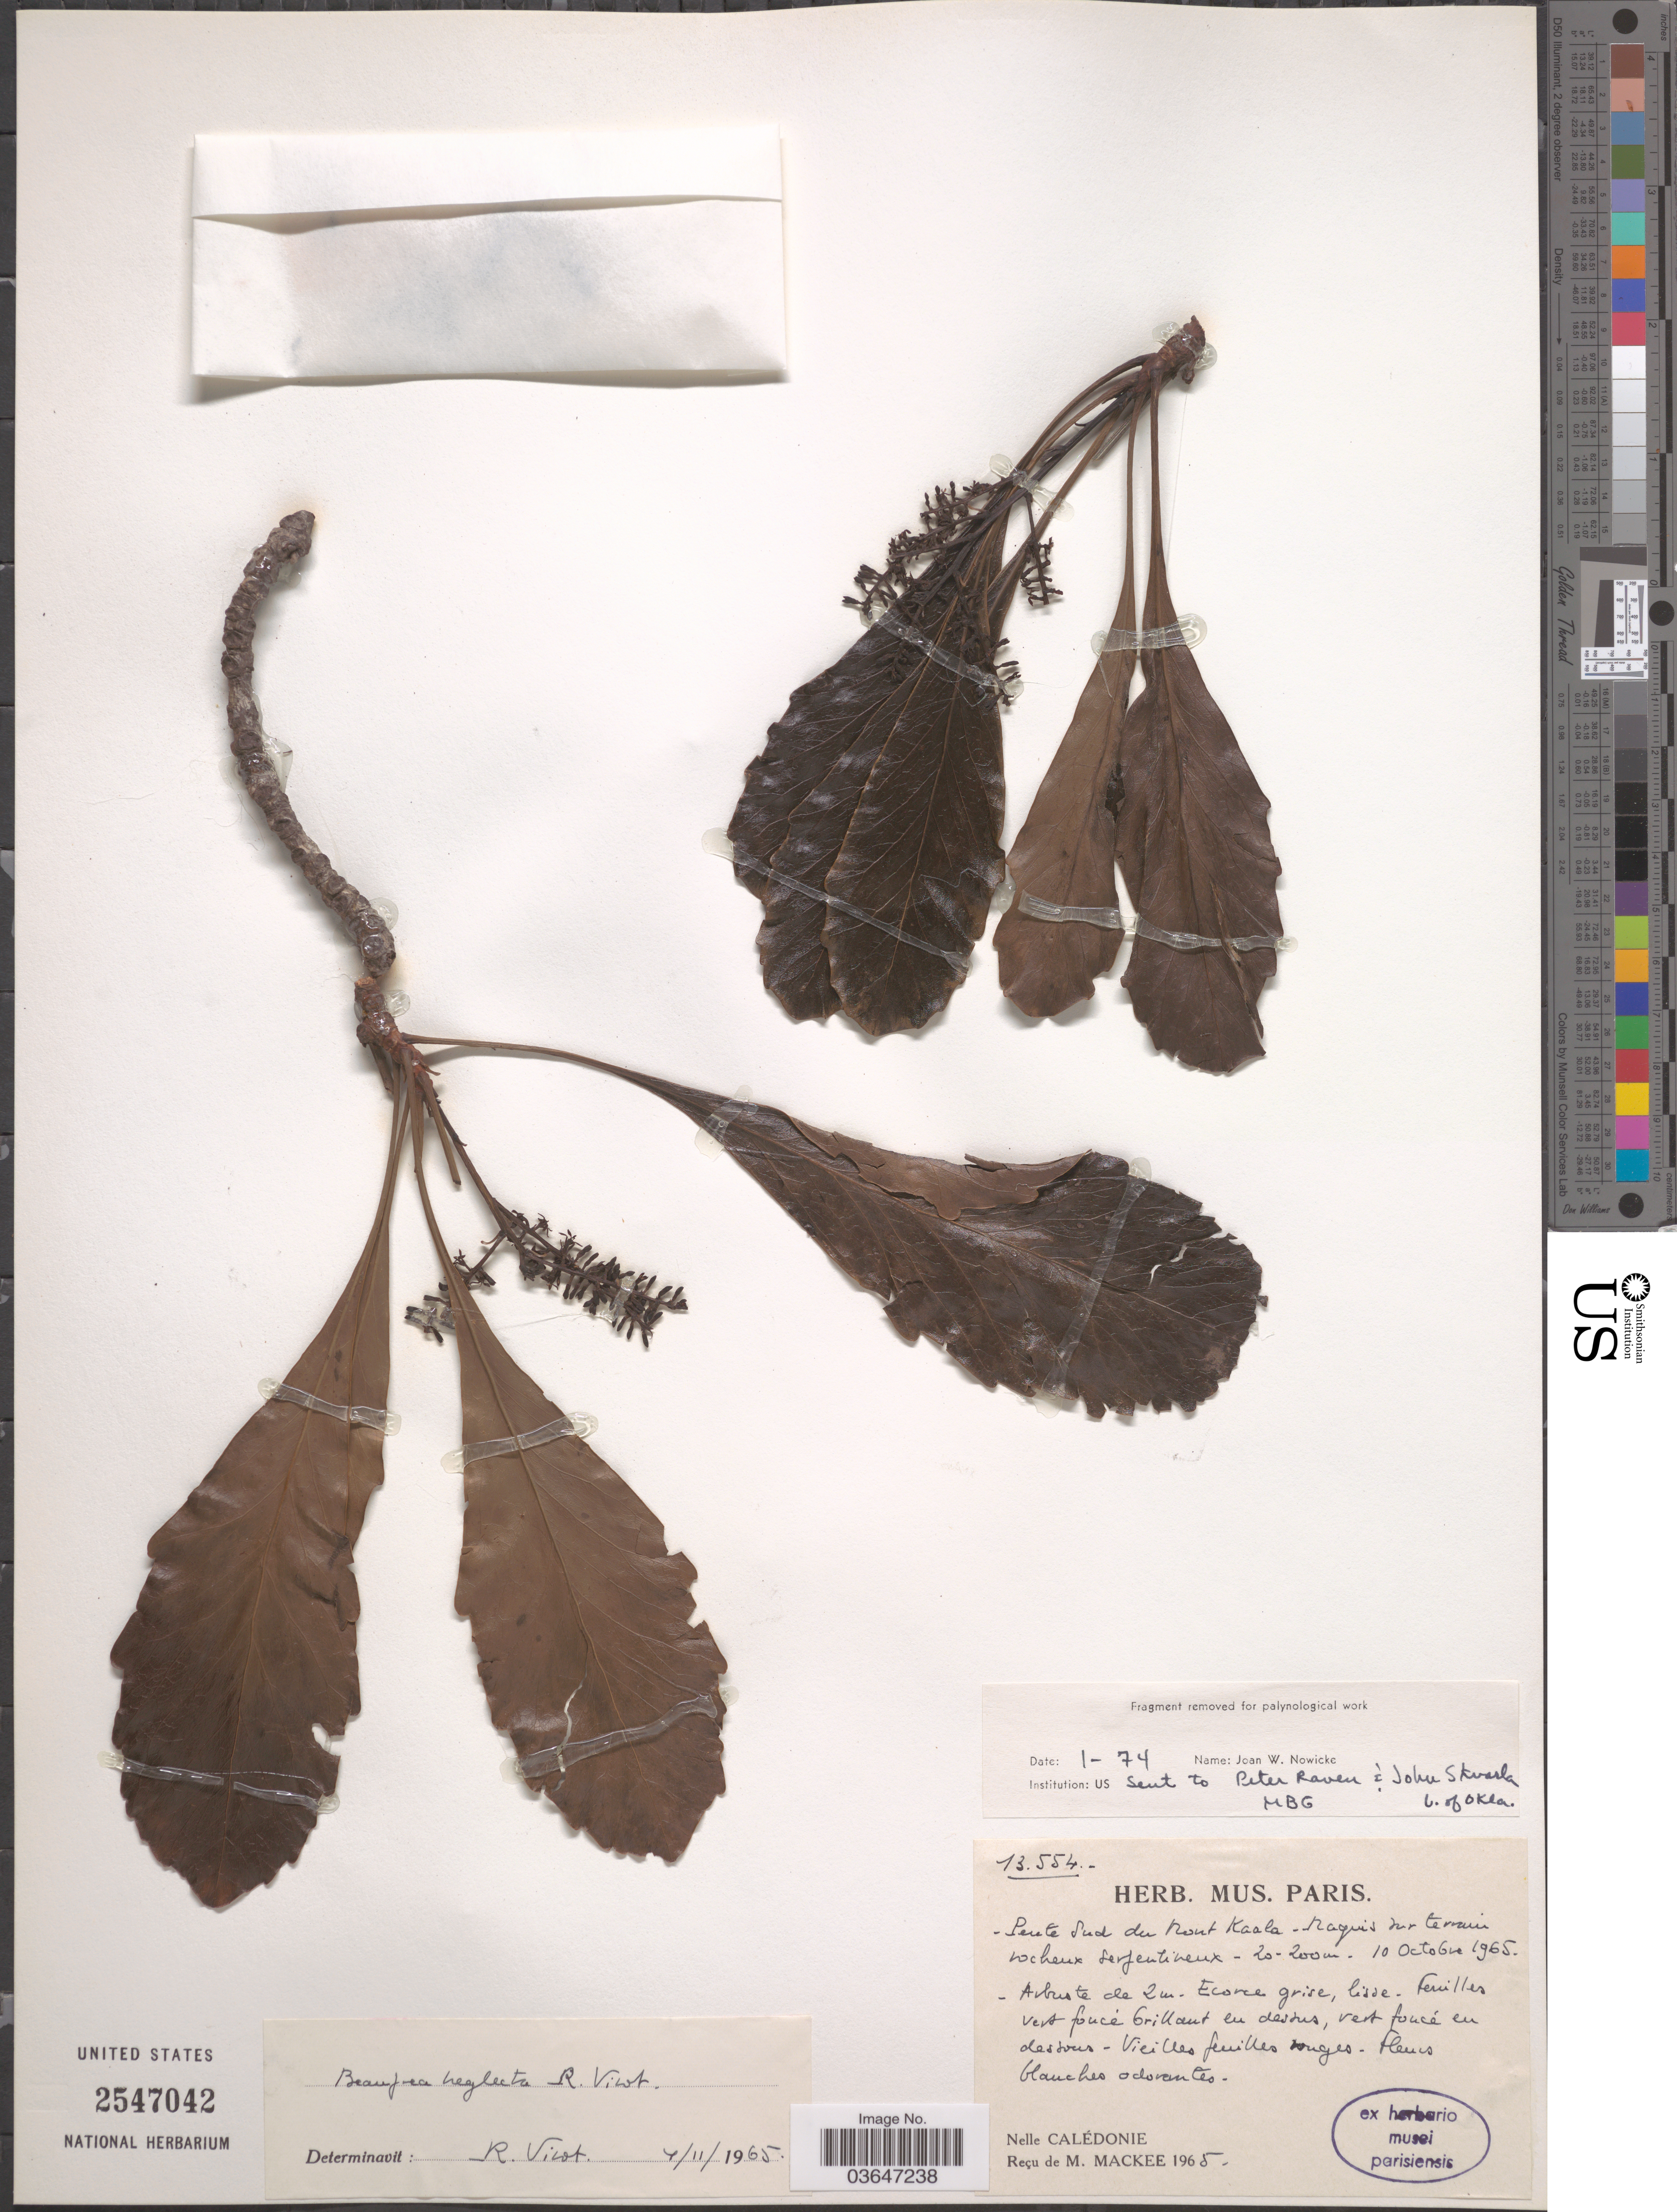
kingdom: Plantae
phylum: Tracheophyta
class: Magnoliopsida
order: Proteales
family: Proteaceae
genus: Beauprea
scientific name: Beauprea neglecta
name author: R. Virot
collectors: M. Mackee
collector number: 13554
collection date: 1965-10-10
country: New Caledonia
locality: Pente Sud du Mont Kaala. Maquis sur terrain.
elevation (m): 20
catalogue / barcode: US 2547042